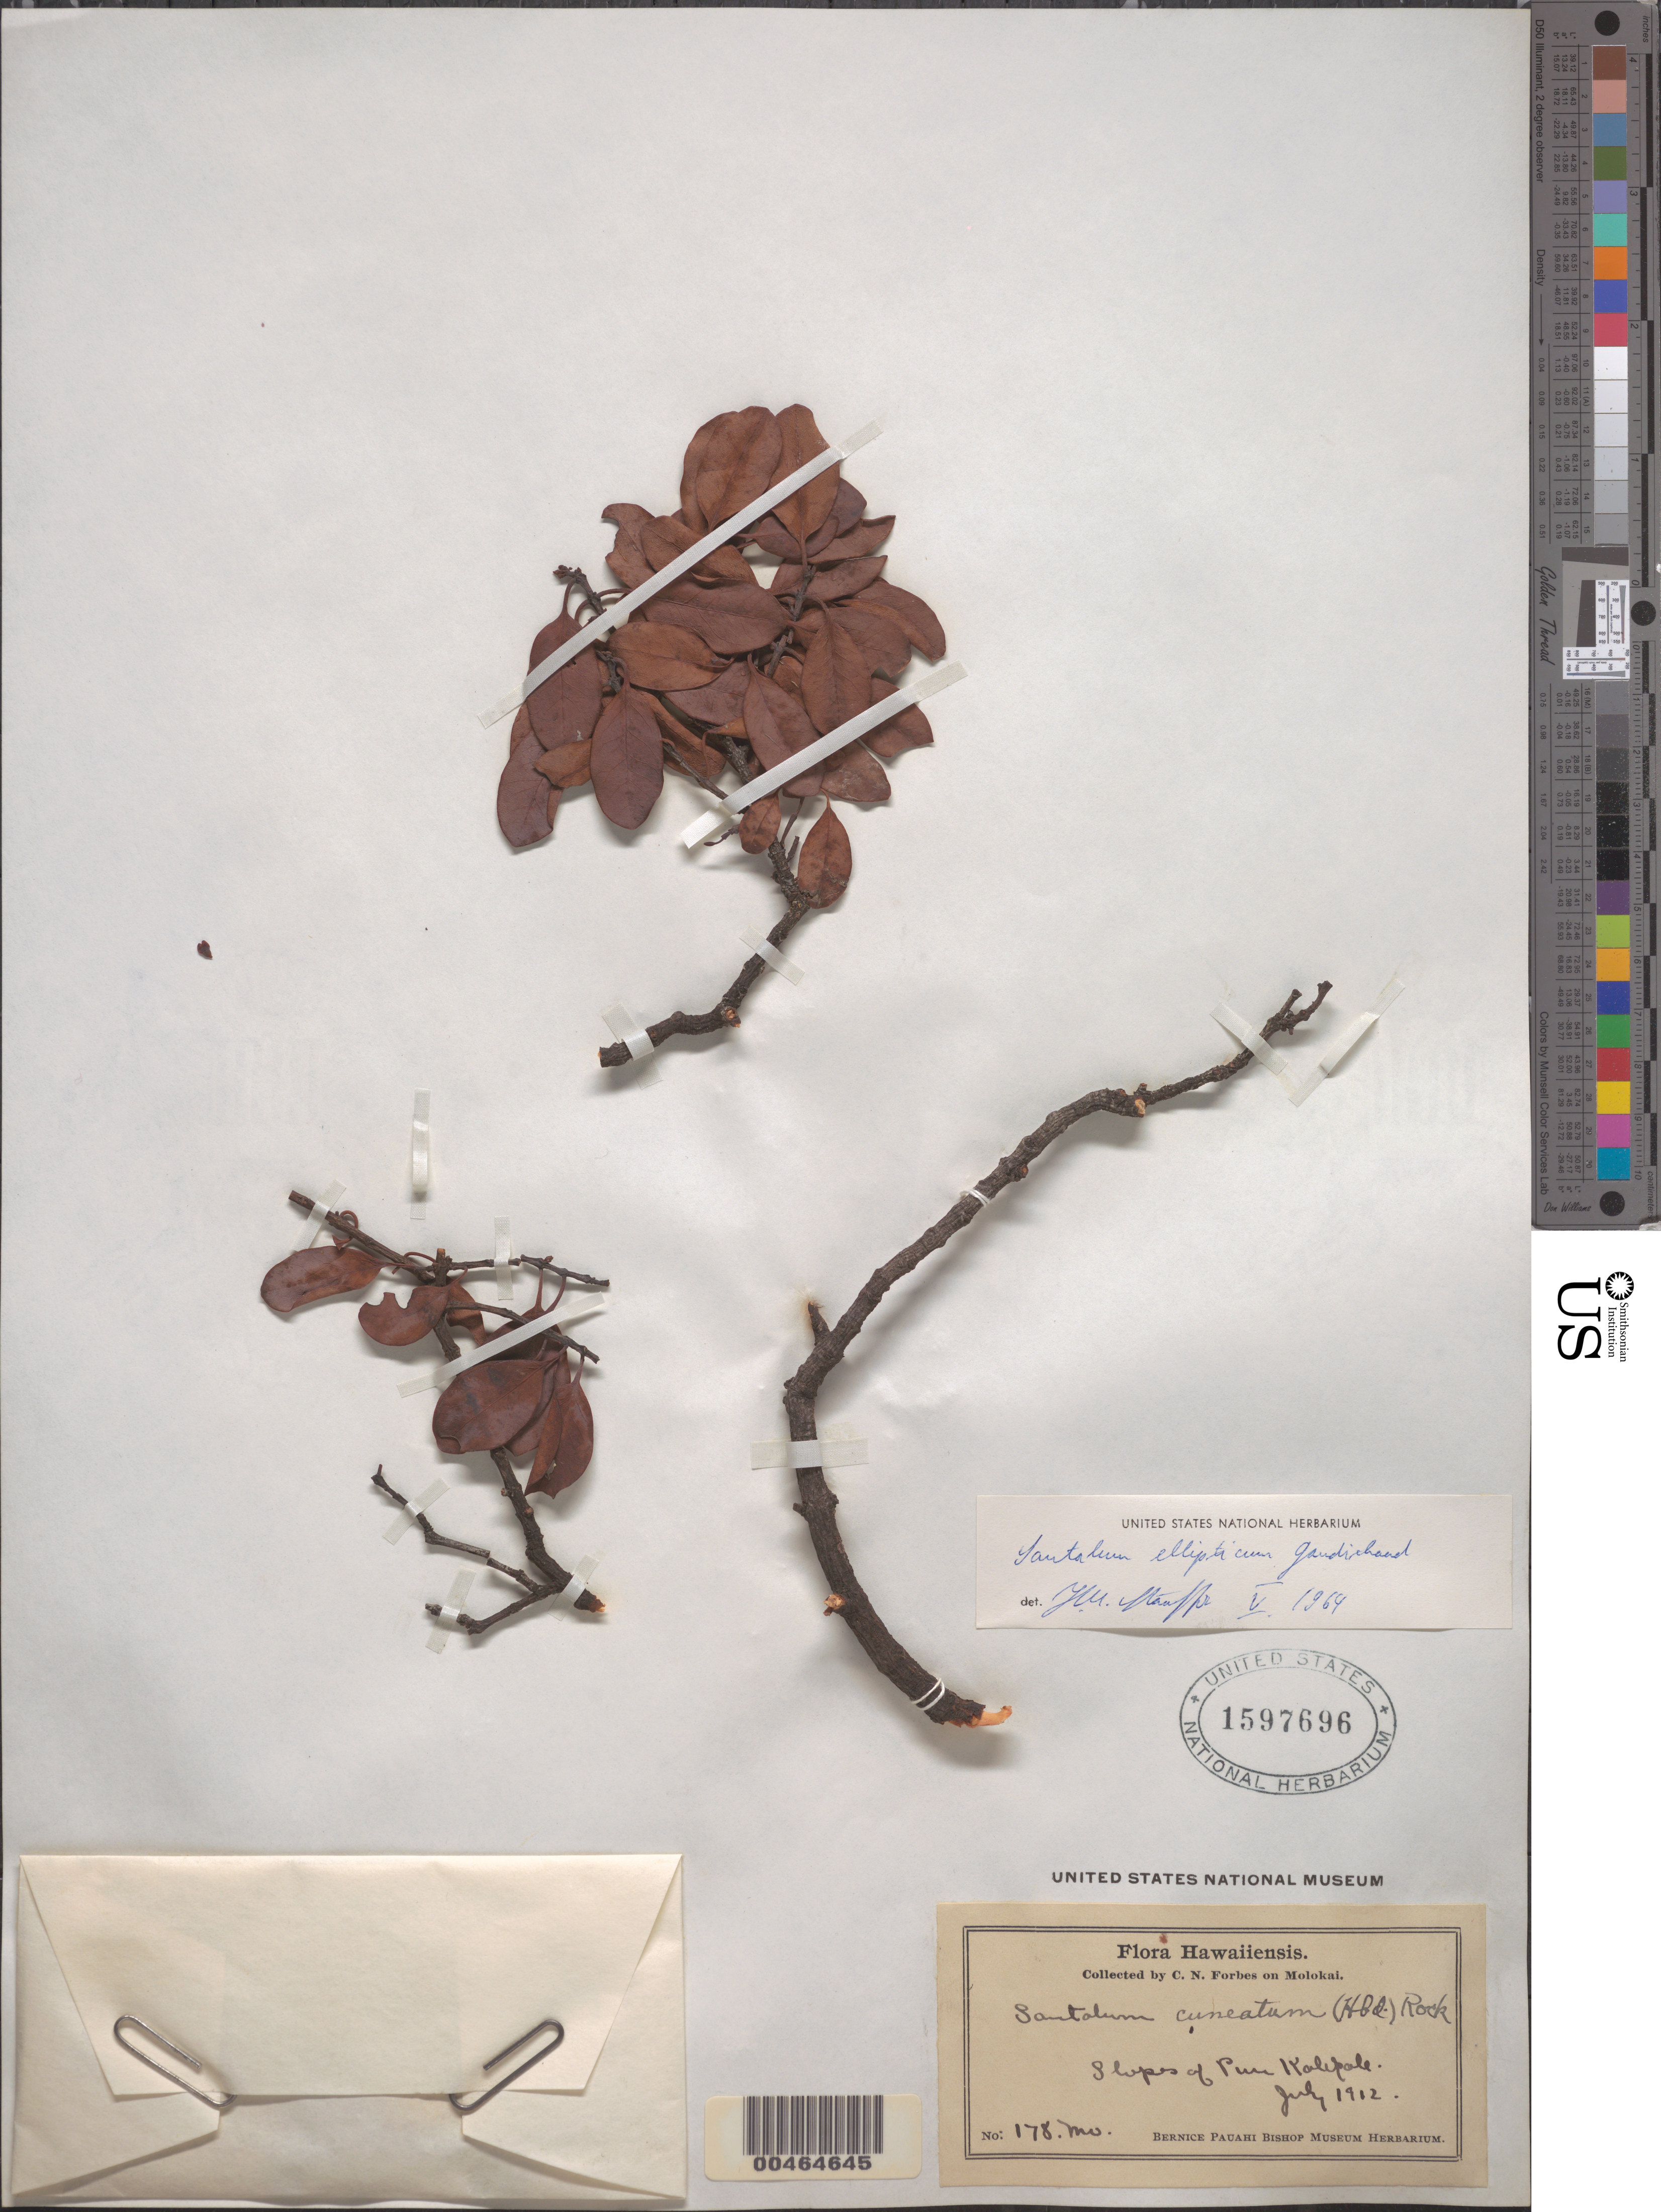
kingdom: Plantae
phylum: Tracheophyta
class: Magnoliopsida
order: Santalales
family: Santalaceae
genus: Santalum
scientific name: Santalum ellipticum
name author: Gaudich.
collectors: C. N. Forbes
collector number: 178.Mo.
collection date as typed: Jul 1912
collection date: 1912-07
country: United States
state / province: Hawaii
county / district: Maui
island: Moloka'i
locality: Slopes of Puu Kolekole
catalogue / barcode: US 1597696